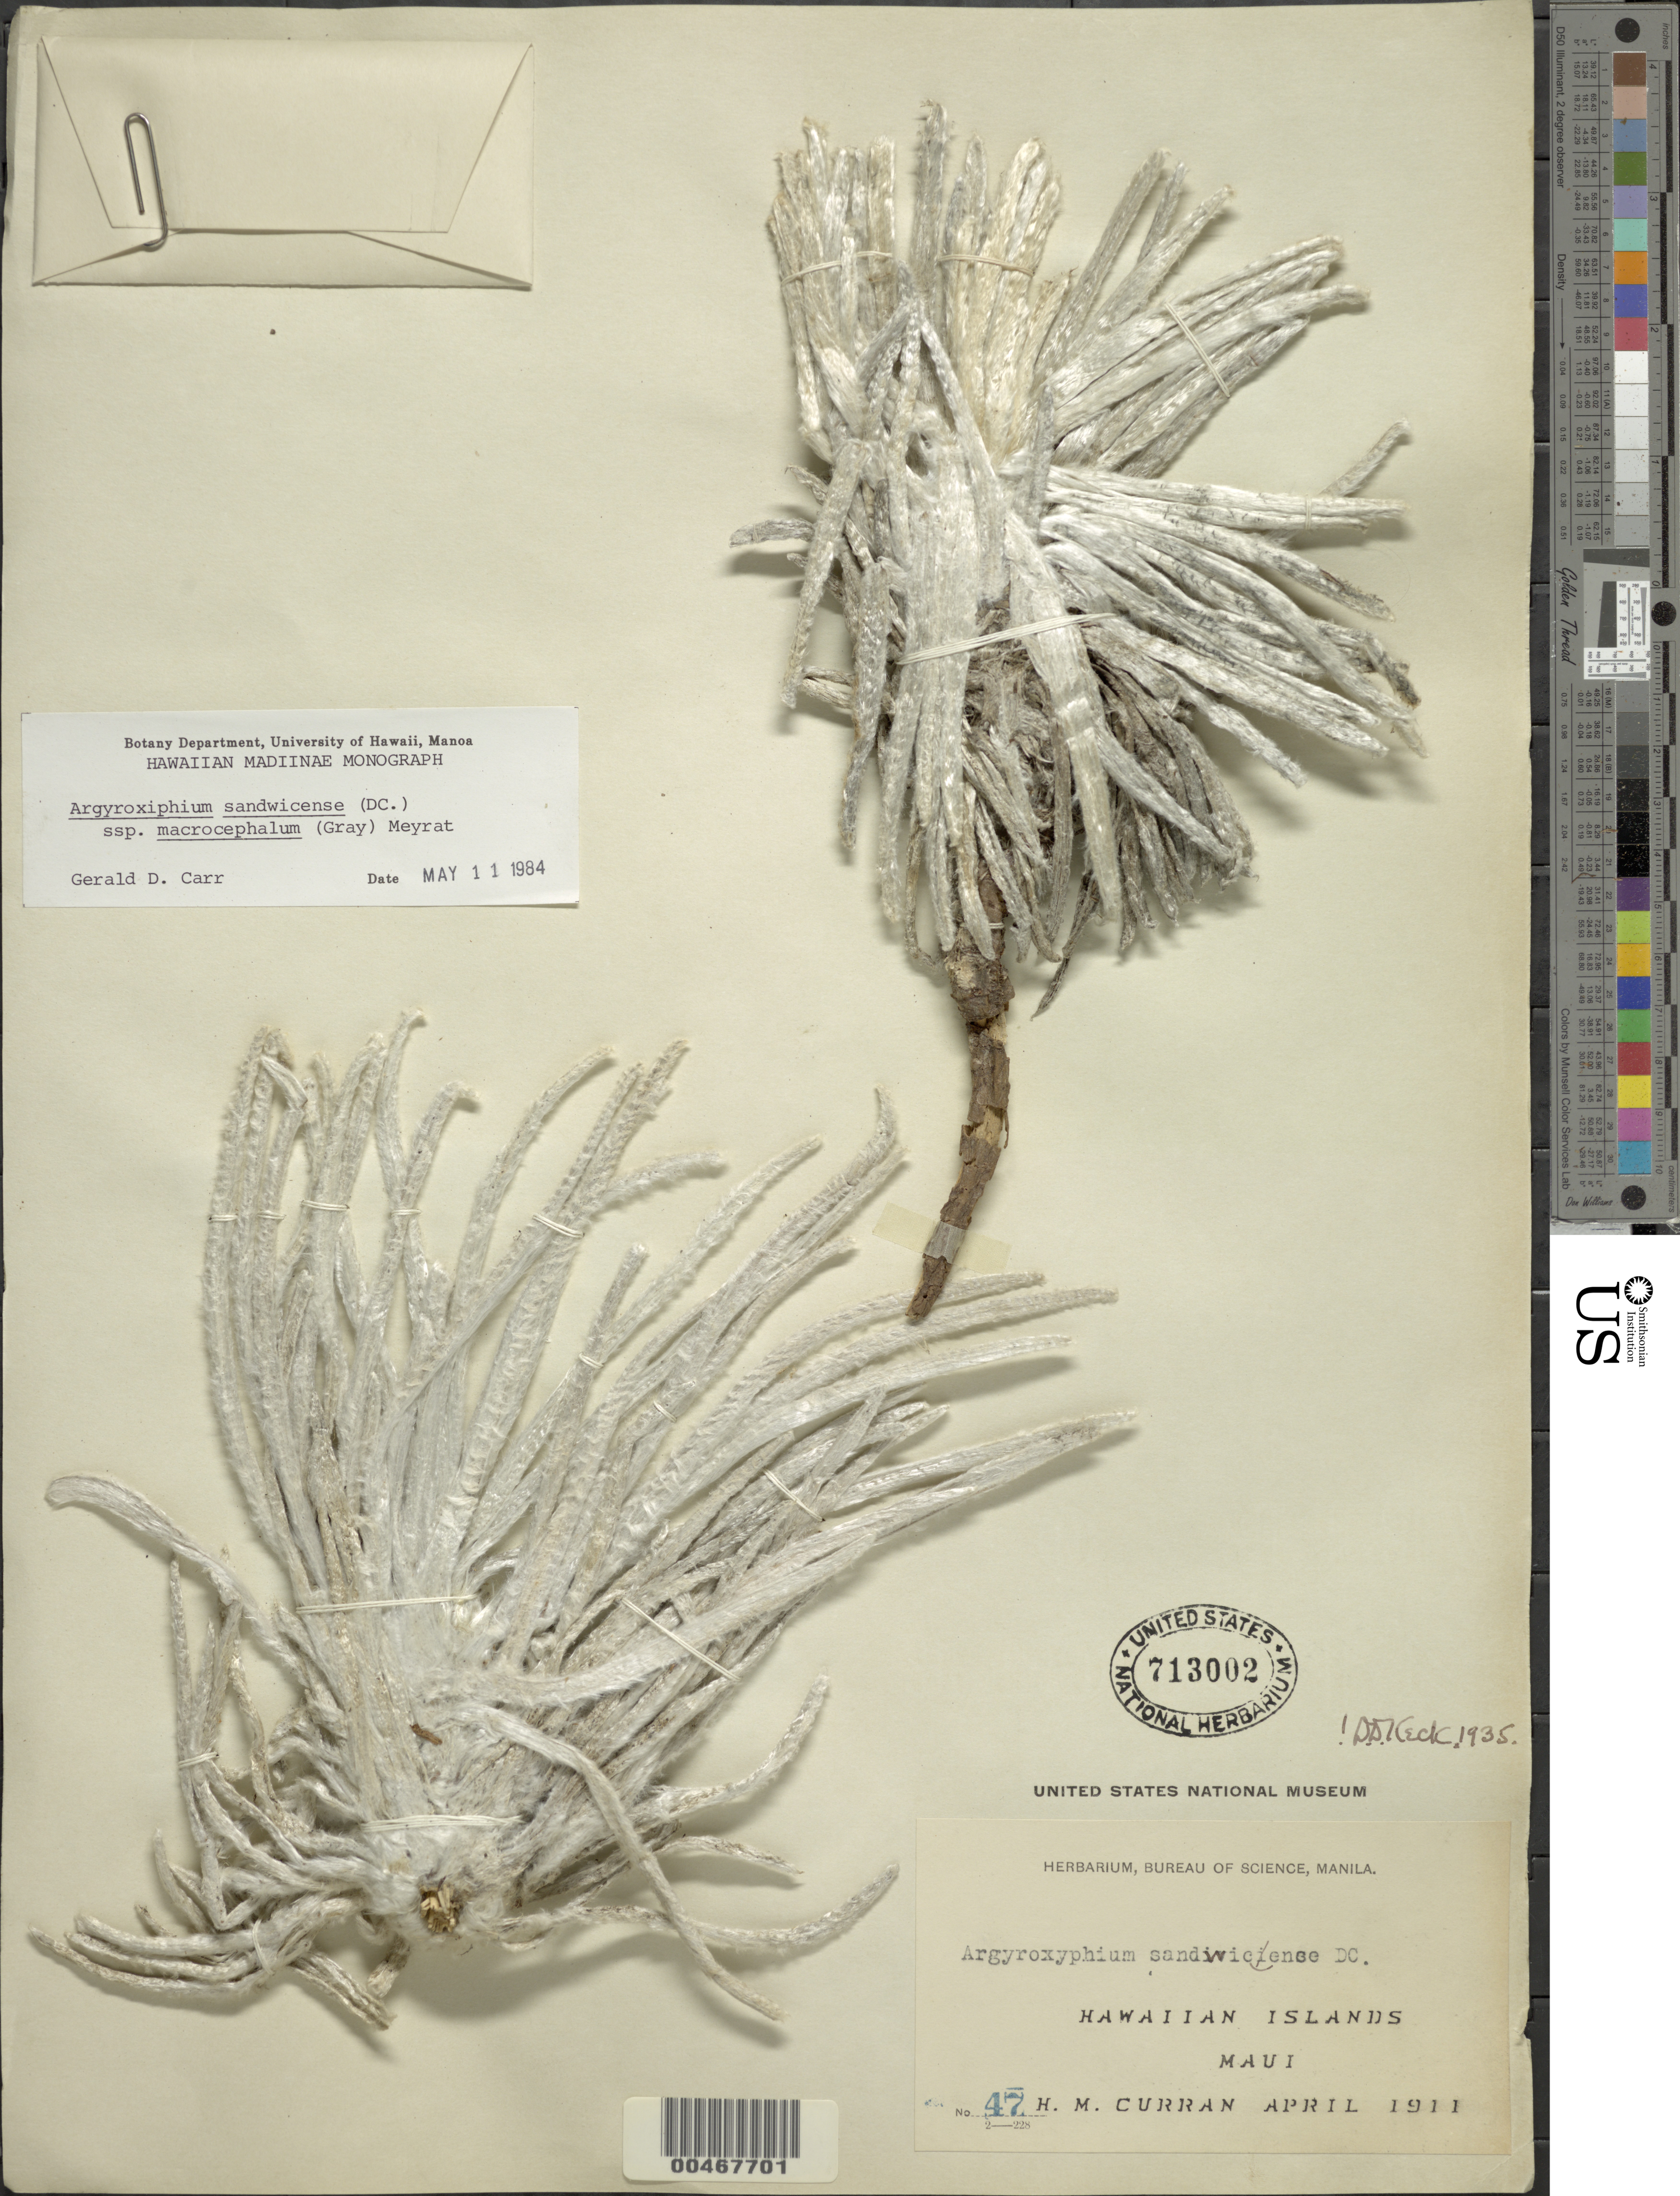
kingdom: Plantae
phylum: Tracheophyta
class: Magnoliopsida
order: Asterales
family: Asteraceae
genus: Argyroxiphium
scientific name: Argyroxiphium sandwicense subsp. macrocephalum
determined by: Carr, G. D.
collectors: H. M. Curran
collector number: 47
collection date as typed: Apr 1911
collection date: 1911-04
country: United States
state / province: Hawaii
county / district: Maui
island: Maui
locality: Maui, Hawaiian Islands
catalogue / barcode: US 713002